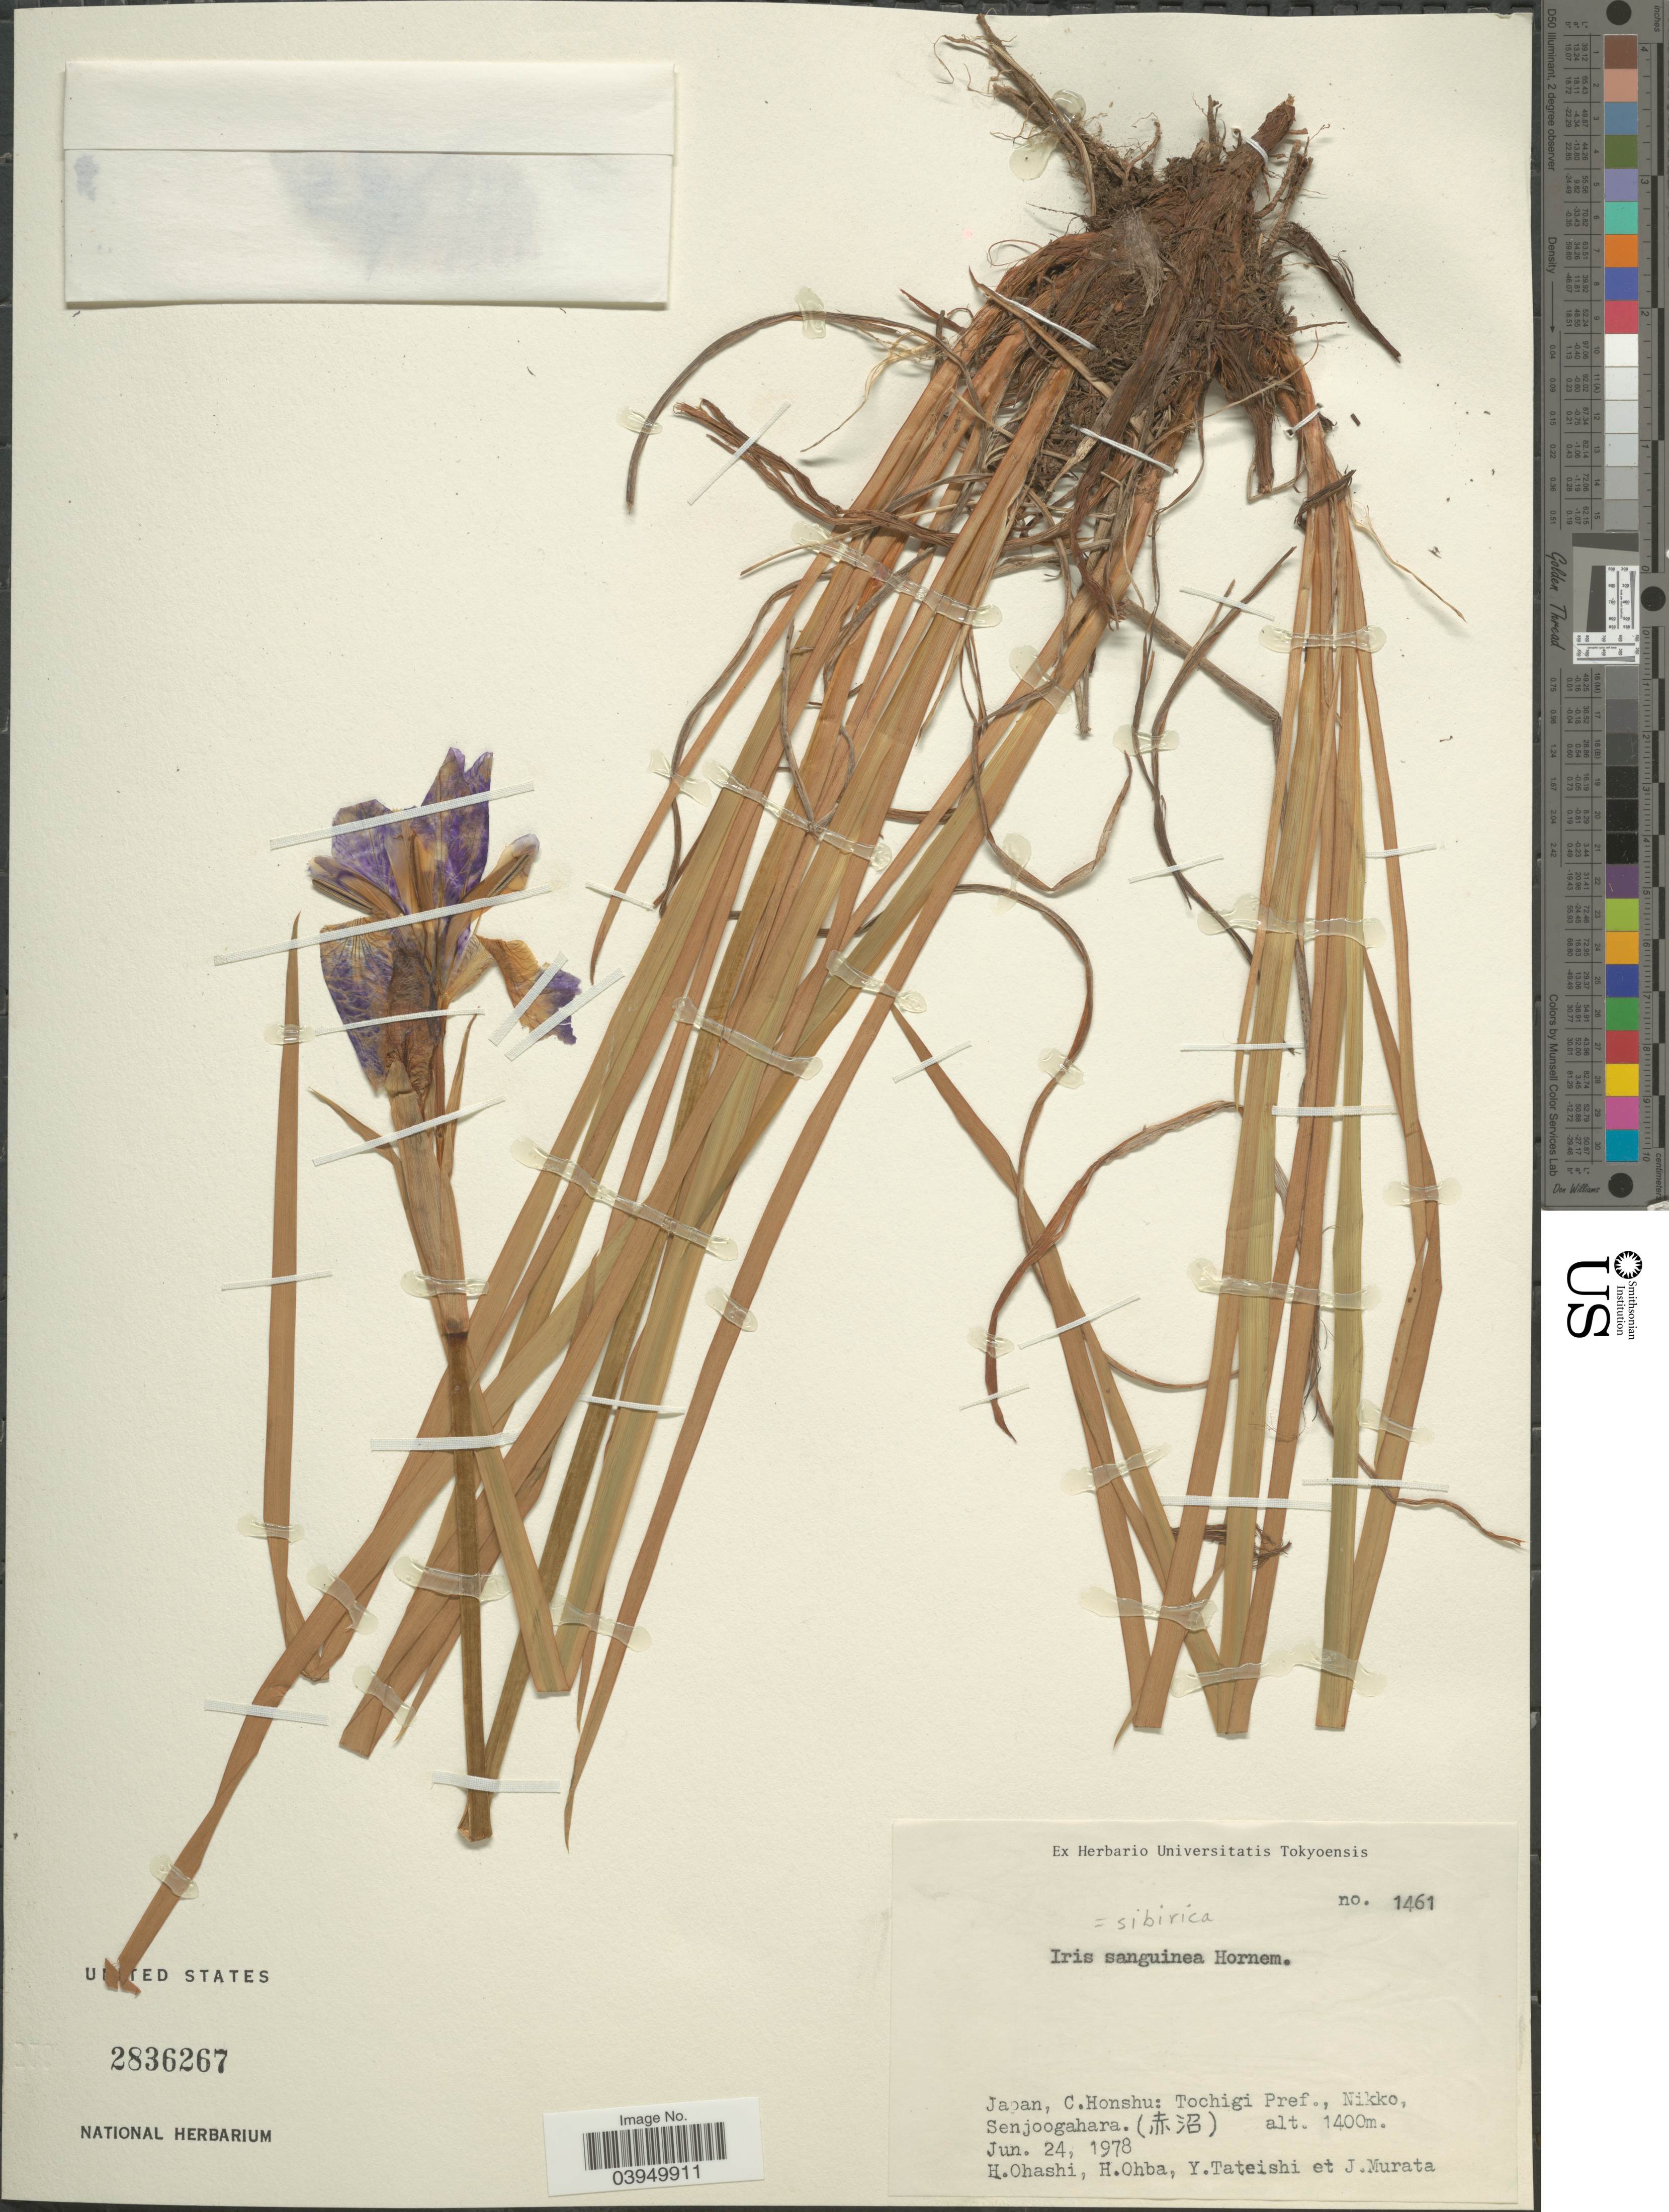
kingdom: Plantae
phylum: Tracheophyta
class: Liliopsida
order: Asparagales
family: Iridaceae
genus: Iris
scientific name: Iris sibirica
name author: L.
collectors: H. Ohashi, H. Ohba, Y. Tateishi & J. Murata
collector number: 1461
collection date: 1978-06-24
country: Japan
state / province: Totigi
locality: C.Honshu: Tochigi Pref., Nikko, Senjoogahara. (X).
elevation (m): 1400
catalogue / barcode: US 2836267